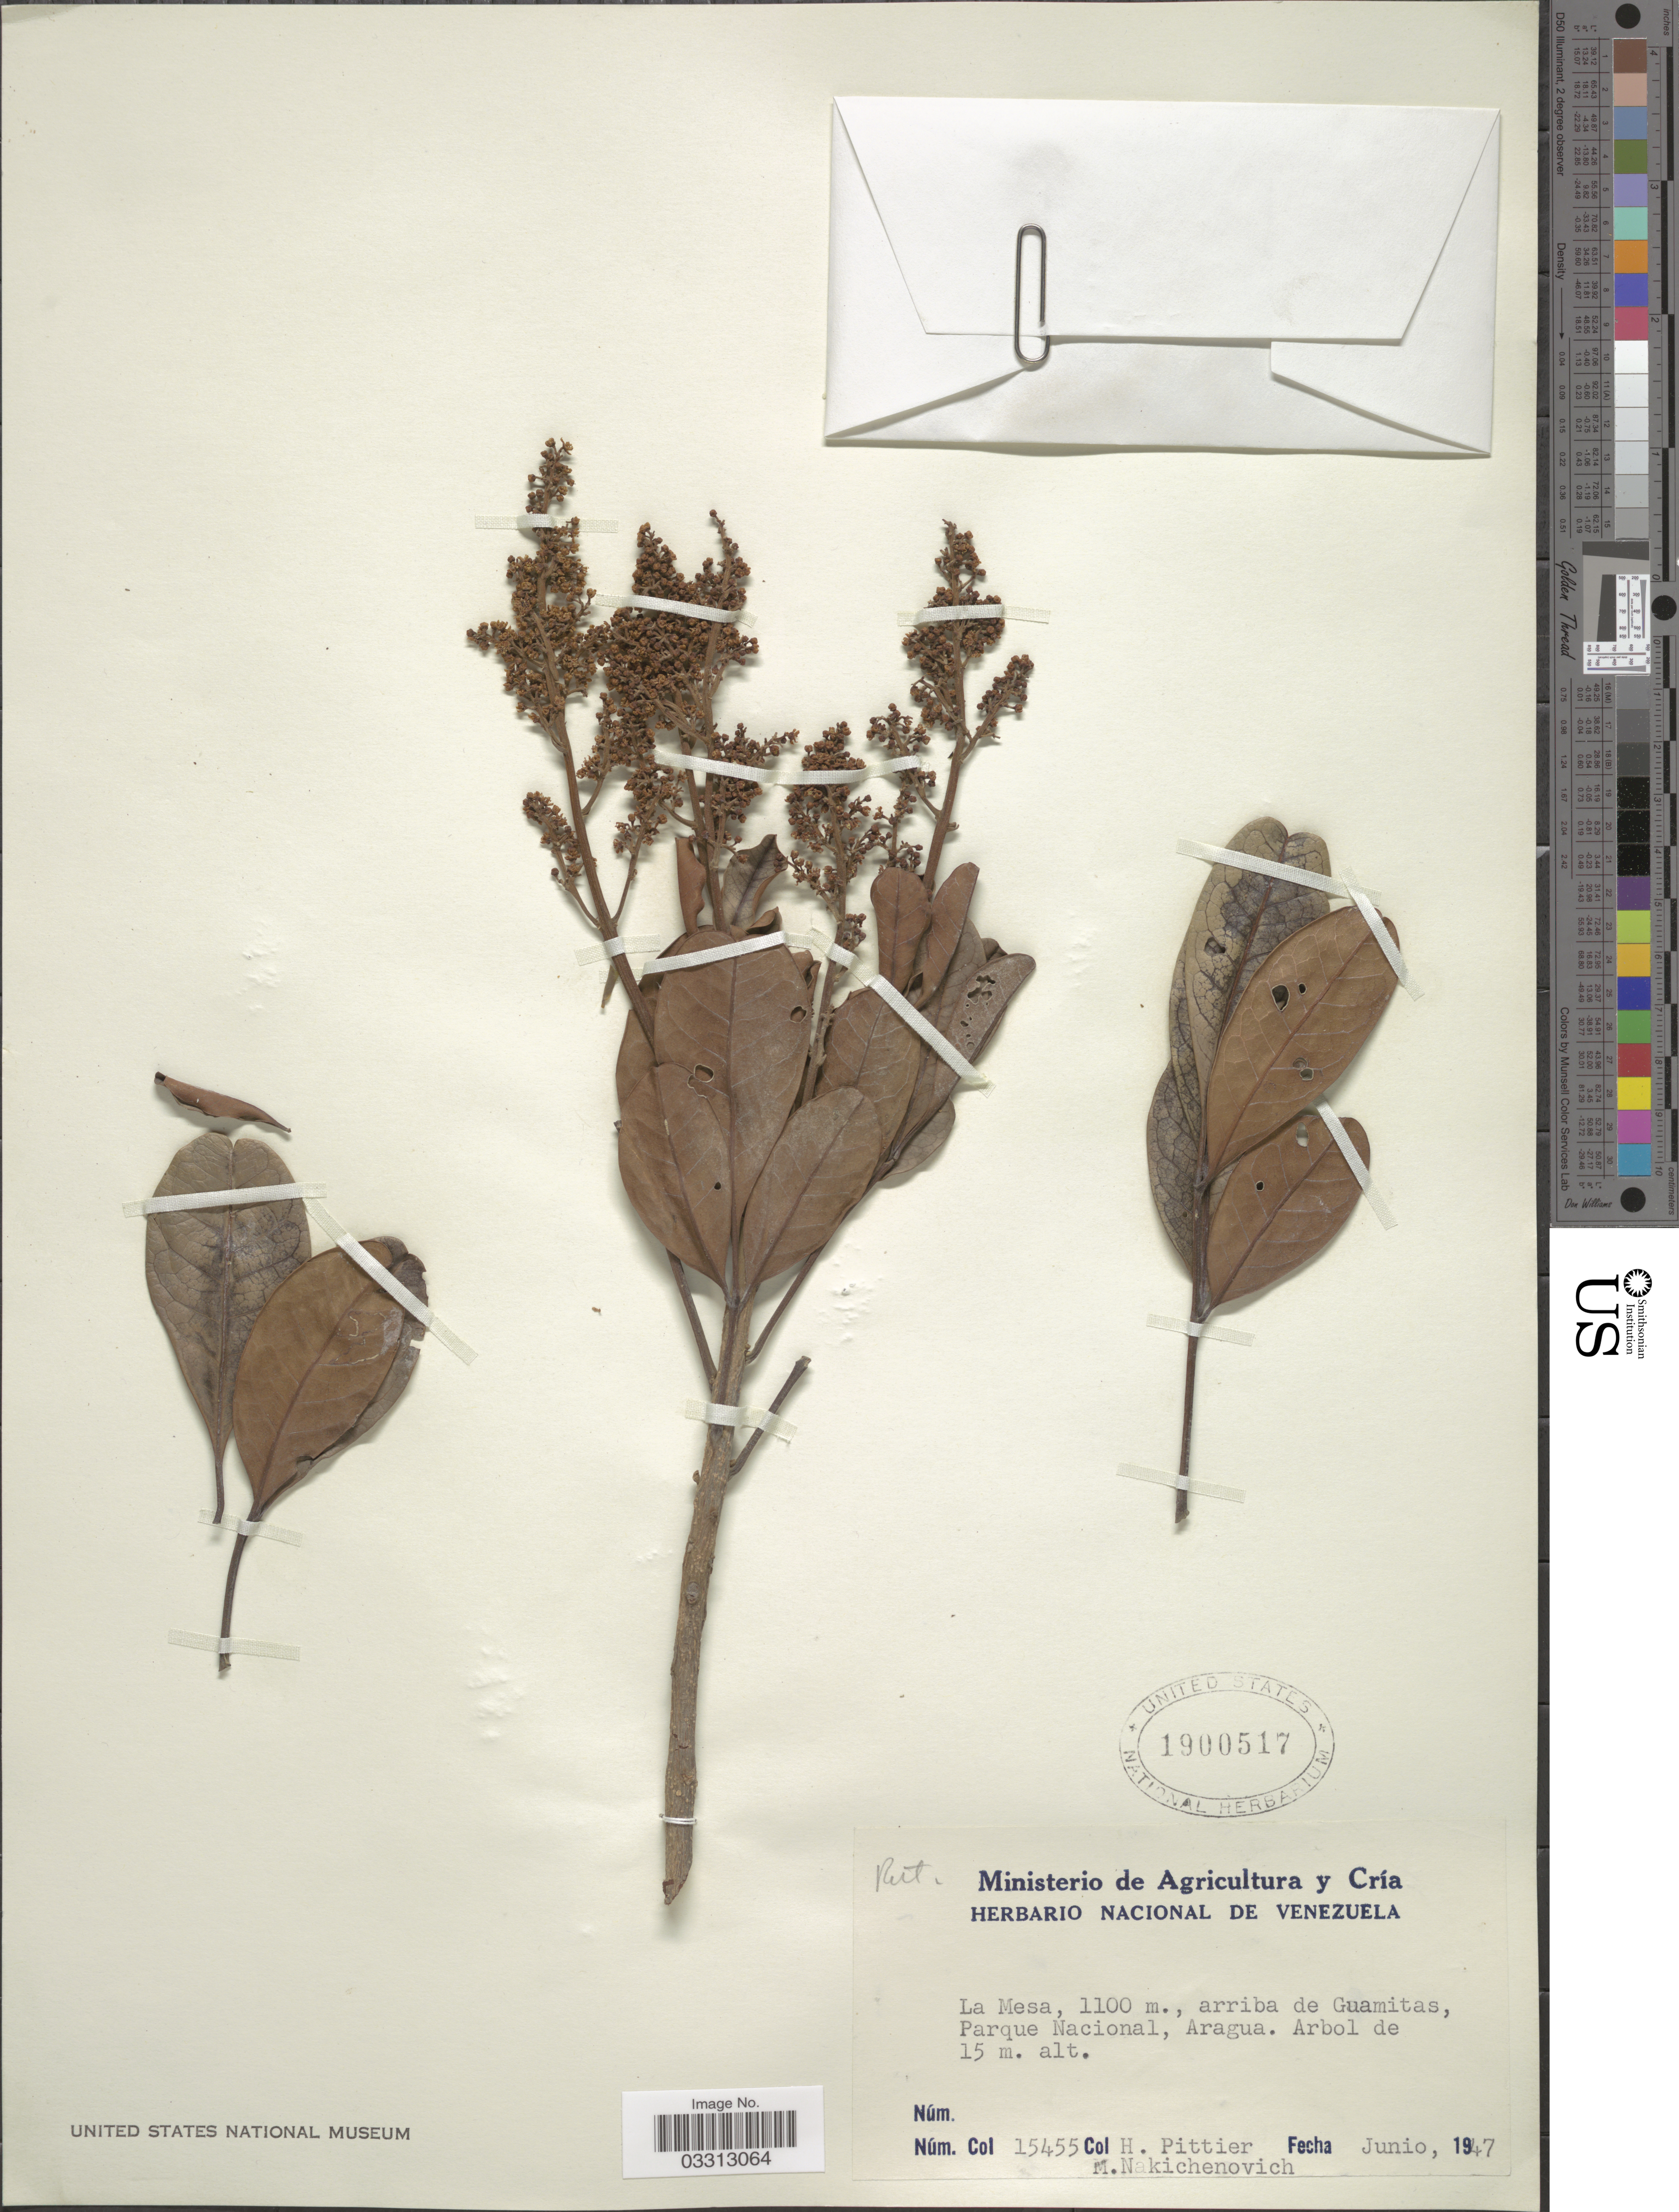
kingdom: Plantae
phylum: Tracheophyta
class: Magnoliopsida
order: Sapindales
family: Anacardiaceae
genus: Tapirira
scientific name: Tapirira sp.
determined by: Londoño-Echeverri, Y.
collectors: H. F. Pittier & M. Nakichenovich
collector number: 15455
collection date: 1947-06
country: Venezuela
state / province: Aragua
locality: La Mesa, arriba de Guamitas, Parque Nacional.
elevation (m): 1100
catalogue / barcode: US 1900517